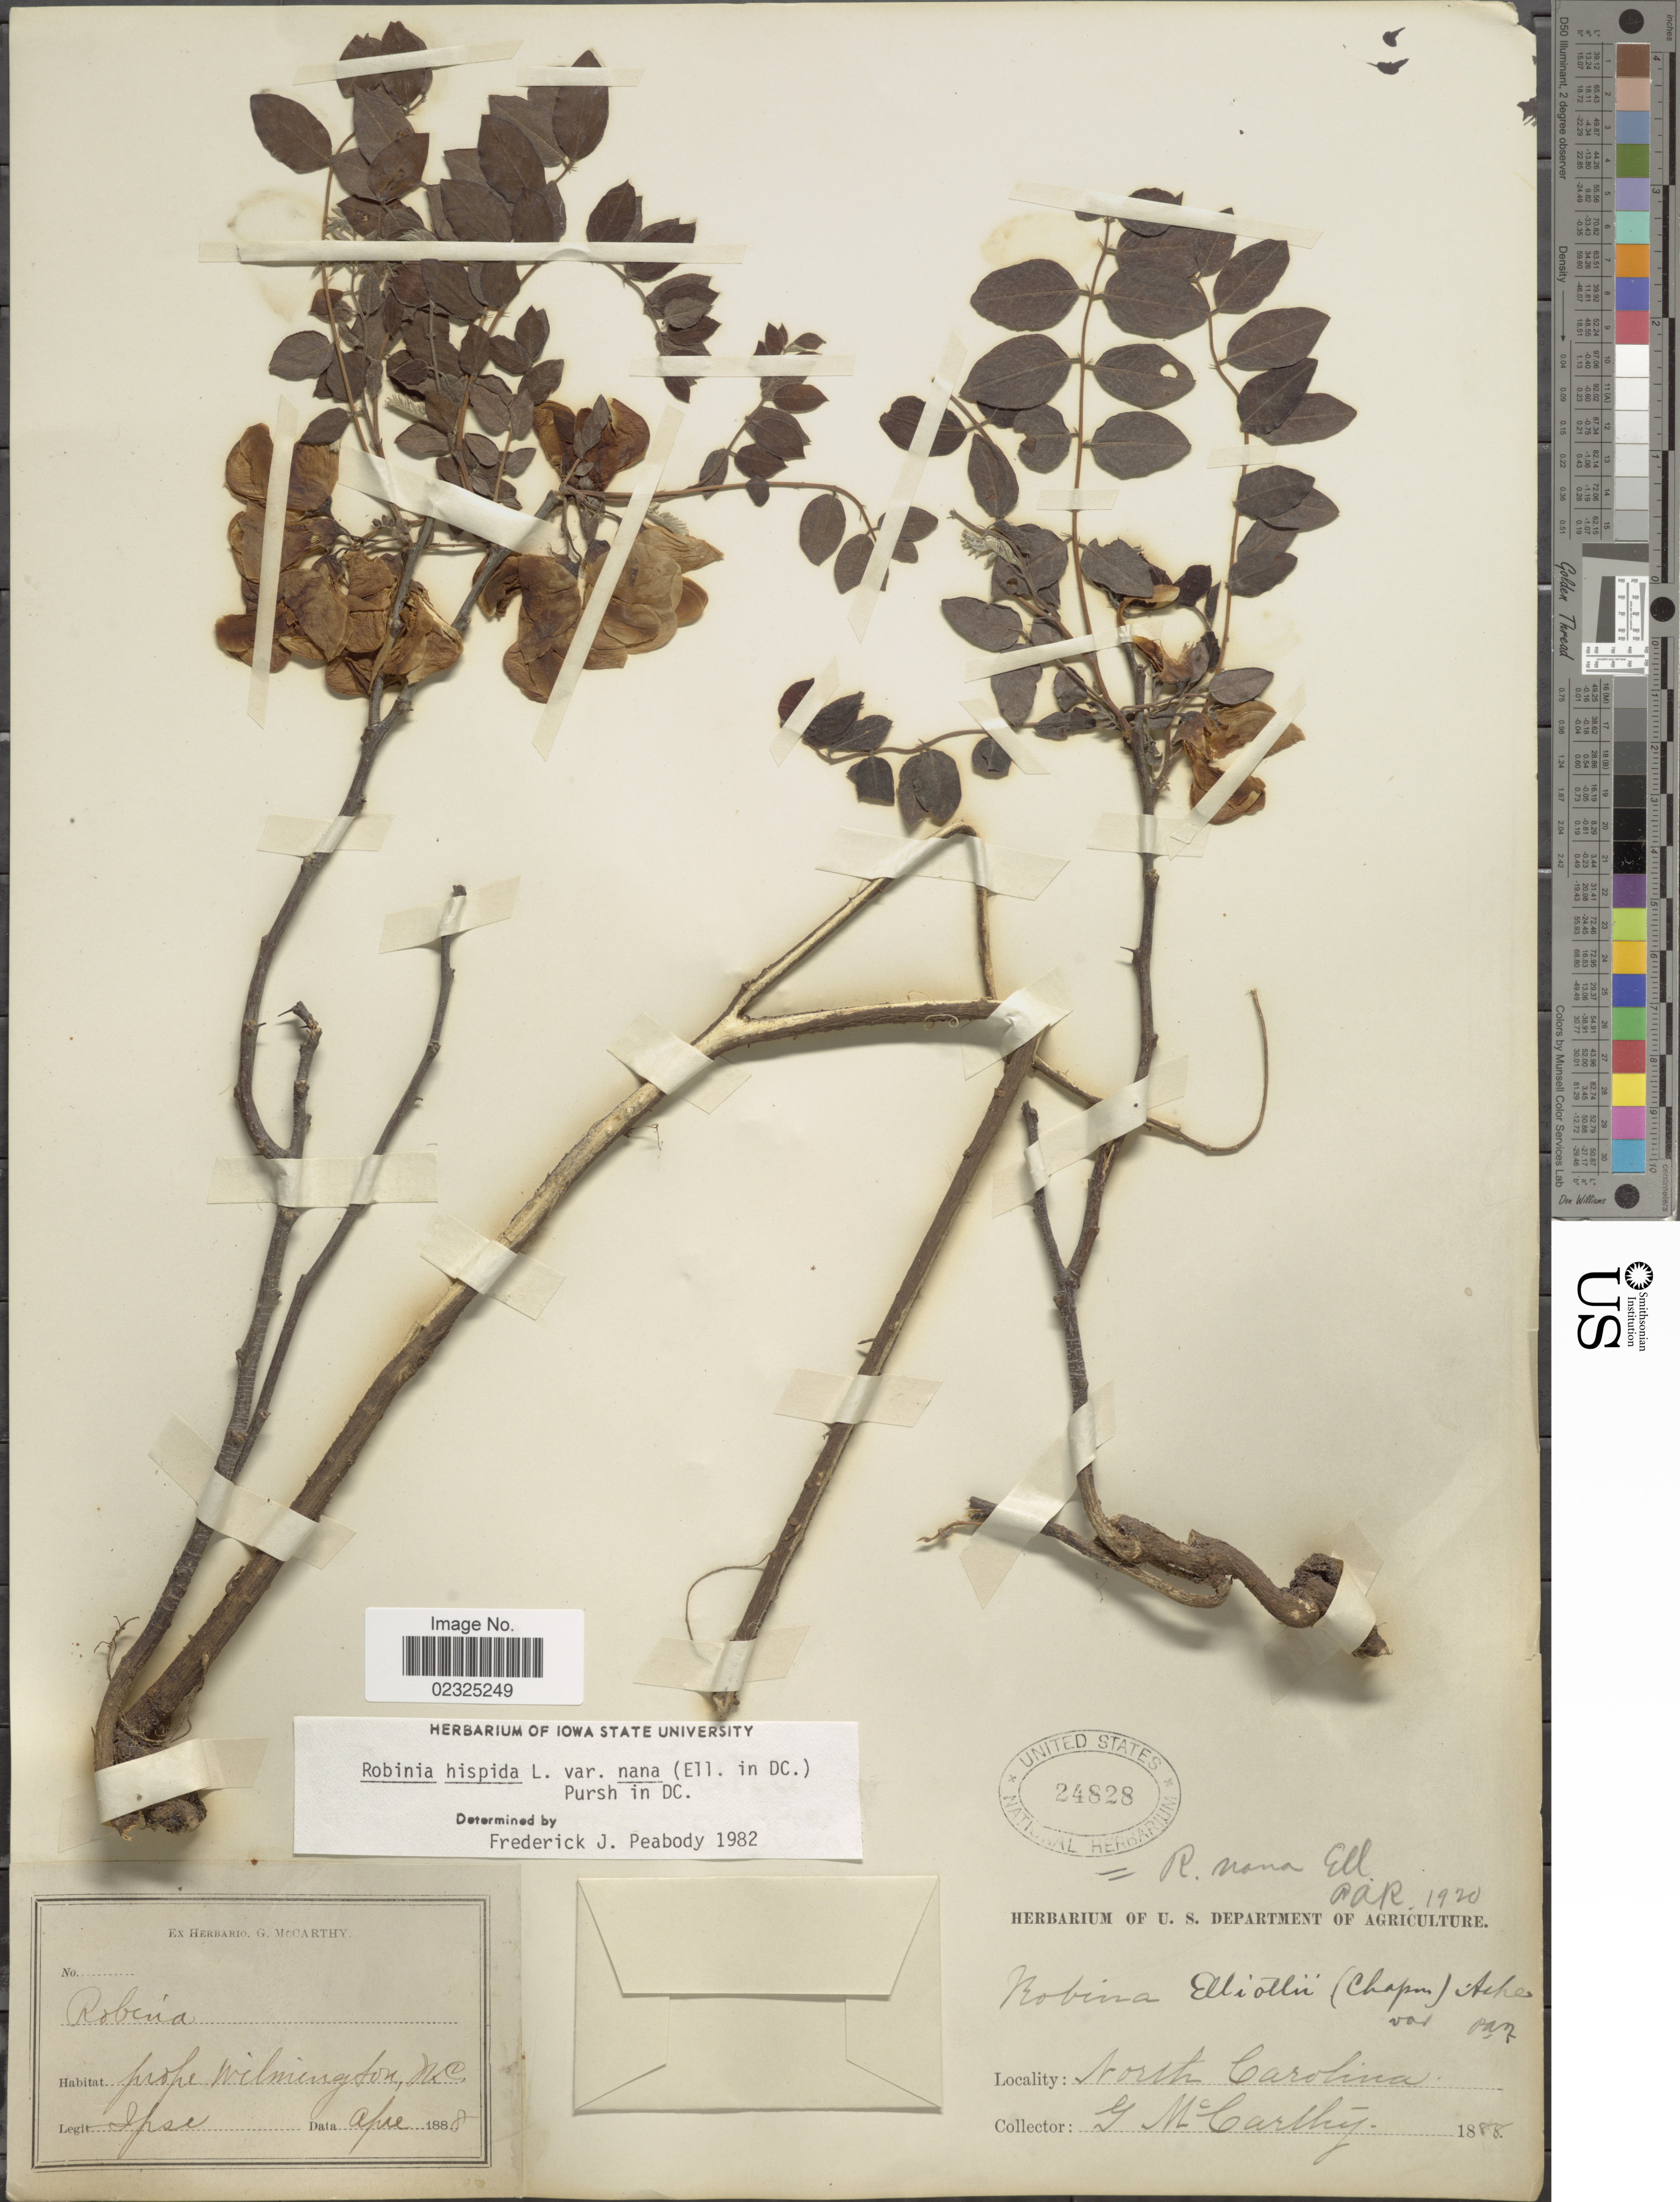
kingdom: Plantae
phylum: Tracheophyta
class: Magnoliopsida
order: Fabales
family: Fabaceae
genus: Robinia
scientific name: Robinia hispida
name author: L.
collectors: G. M. McCarthy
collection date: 1888-04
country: United States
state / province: North Carolina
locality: Prope Wilmintong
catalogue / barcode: US 24828